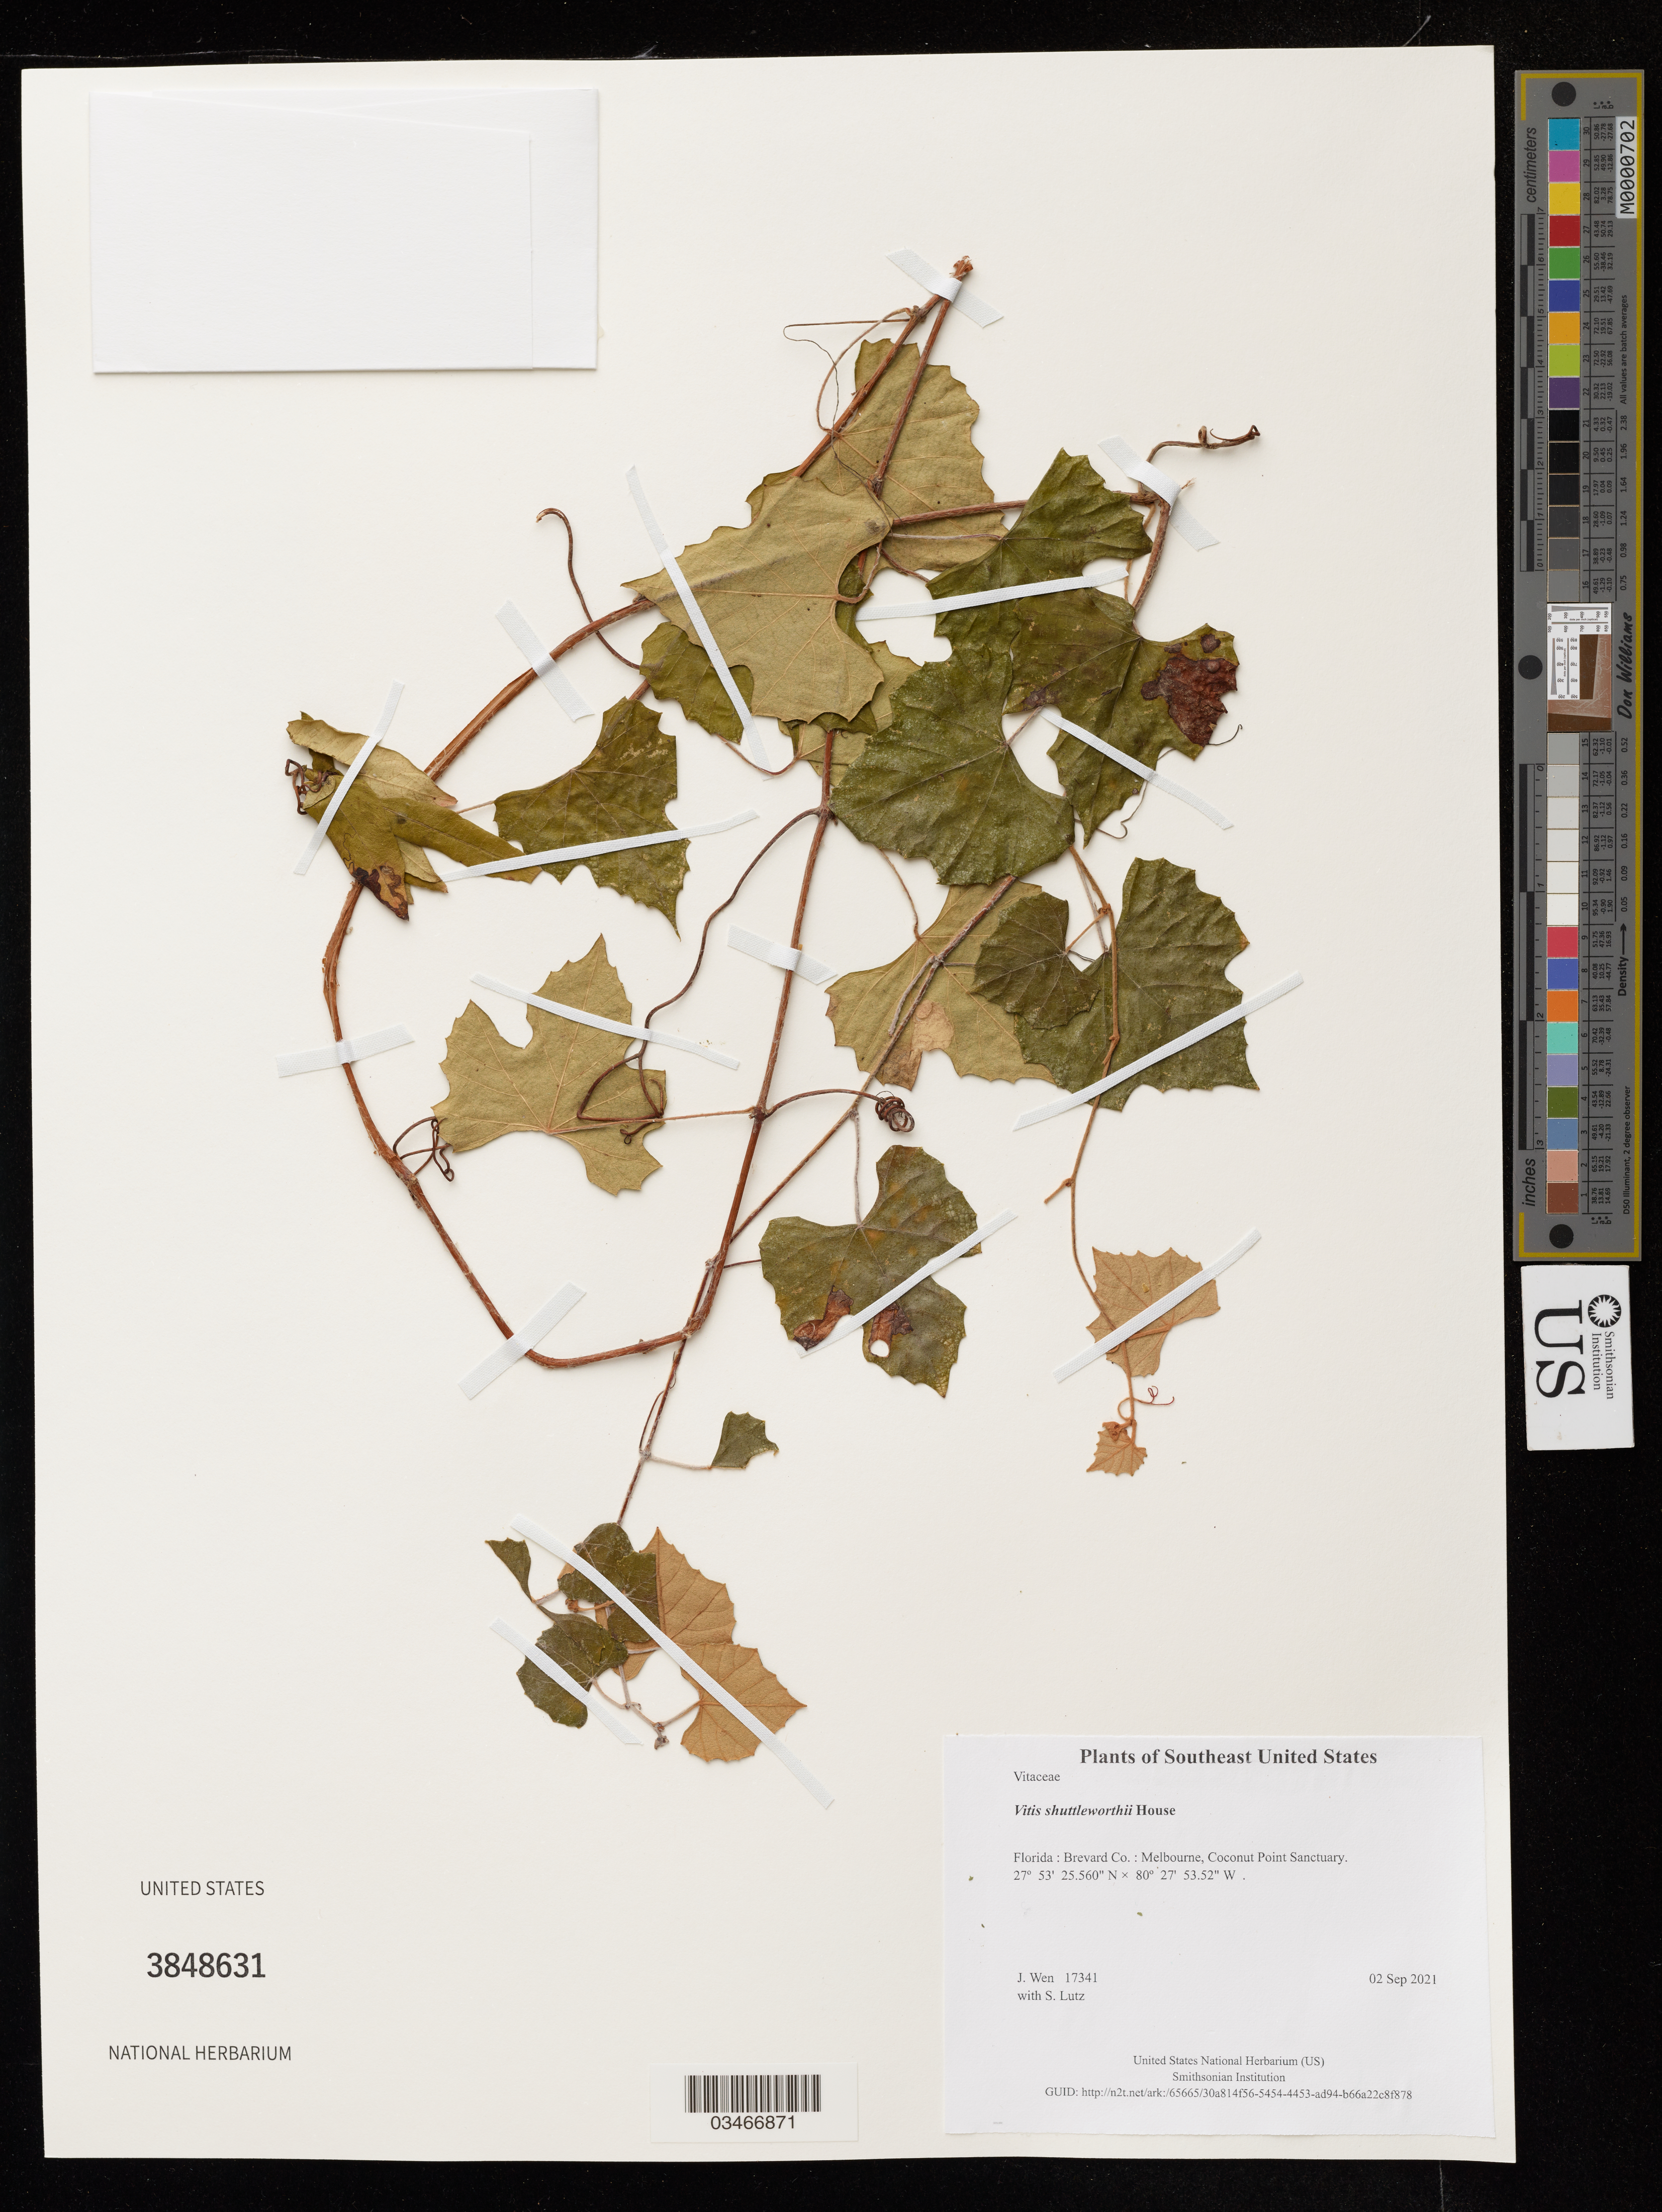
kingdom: Plantae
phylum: Tracheophyta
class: Magnoliopsida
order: Vitales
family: Vitaceae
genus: Vitis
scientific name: Vitis shuttleworthii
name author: House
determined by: Wen, Jun, (BOT), Smithsonian Institution - National Museum of Natural History (UNITED STATES)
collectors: J. Wen & S. Lutz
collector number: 17341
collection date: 2021-09-02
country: United States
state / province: Florida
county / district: Brevard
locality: Melbourne, Coconut Point Sanctuary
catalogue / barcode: US 3848631